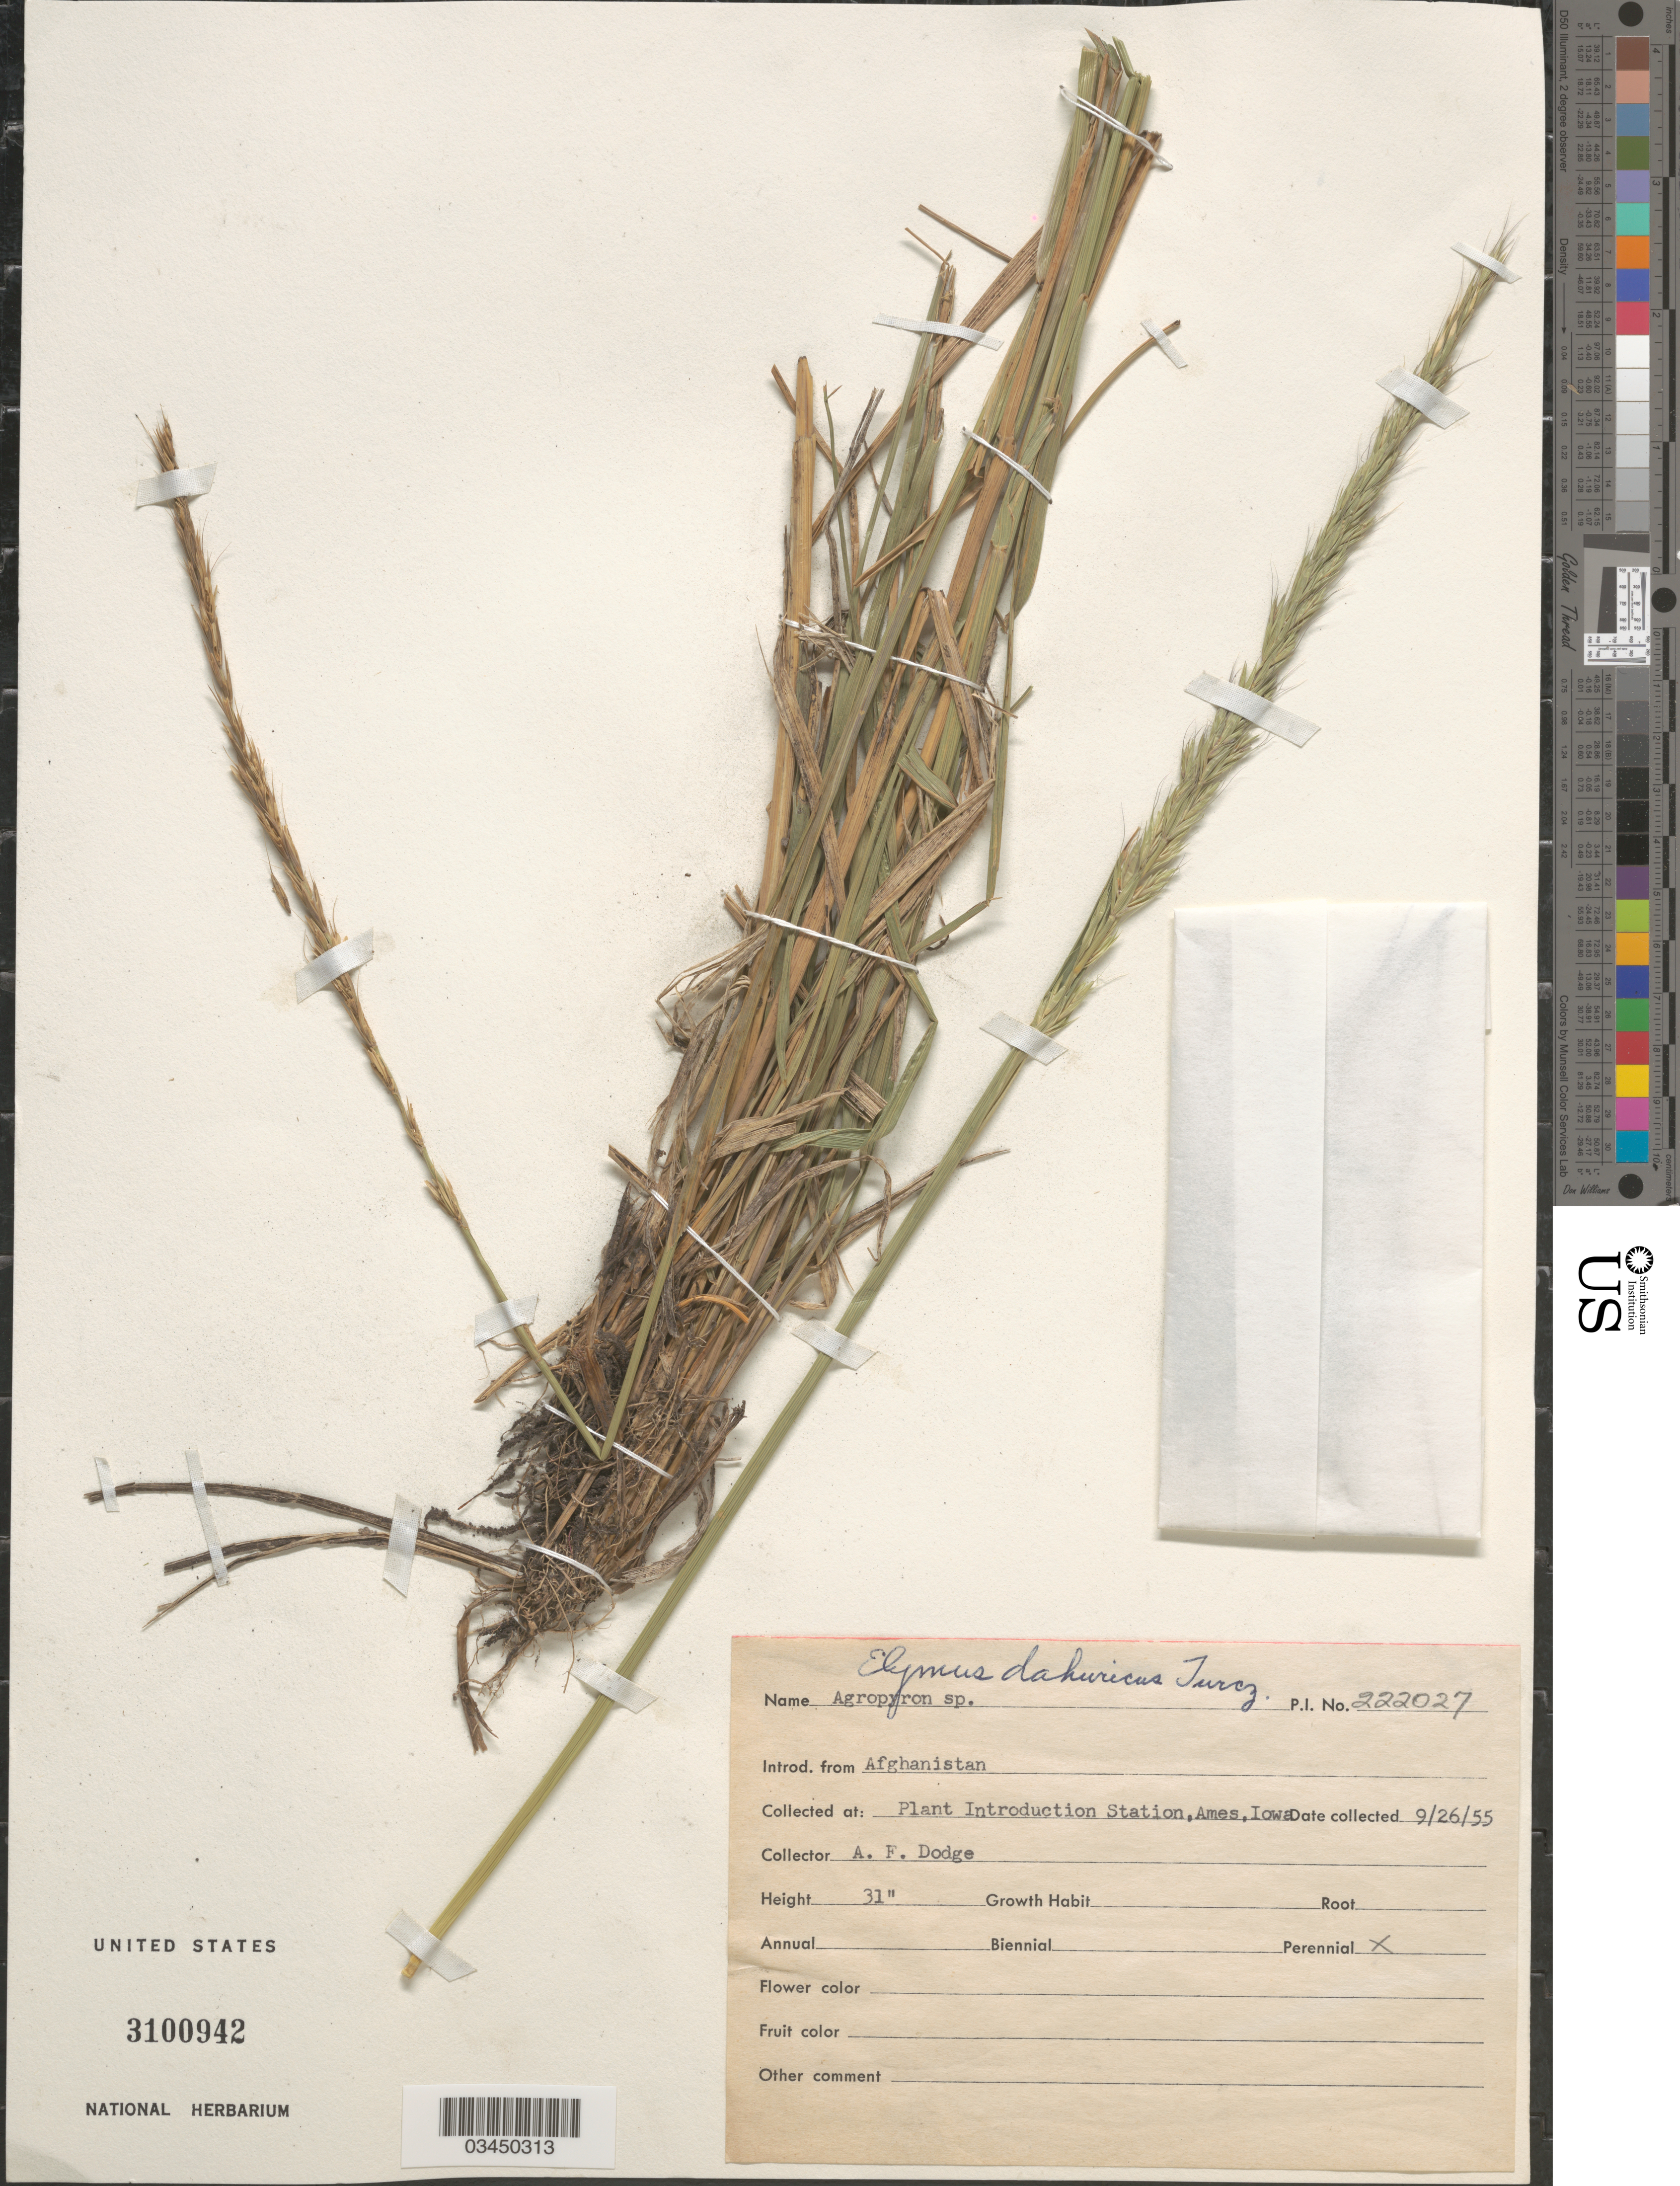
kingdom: Plantae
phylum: Tracheophyta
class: Liliopsida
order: Poales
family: Poaceae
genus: Elymus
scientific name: Elymus dahuricus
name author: Turcz. ex Griseb.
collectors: A. Dodge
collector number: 222027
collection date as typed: Transcribed d/m/y: 26/9/55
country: United States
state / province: Iowa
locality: Plant Introduction Station, Ames.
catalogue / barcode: US 3100942